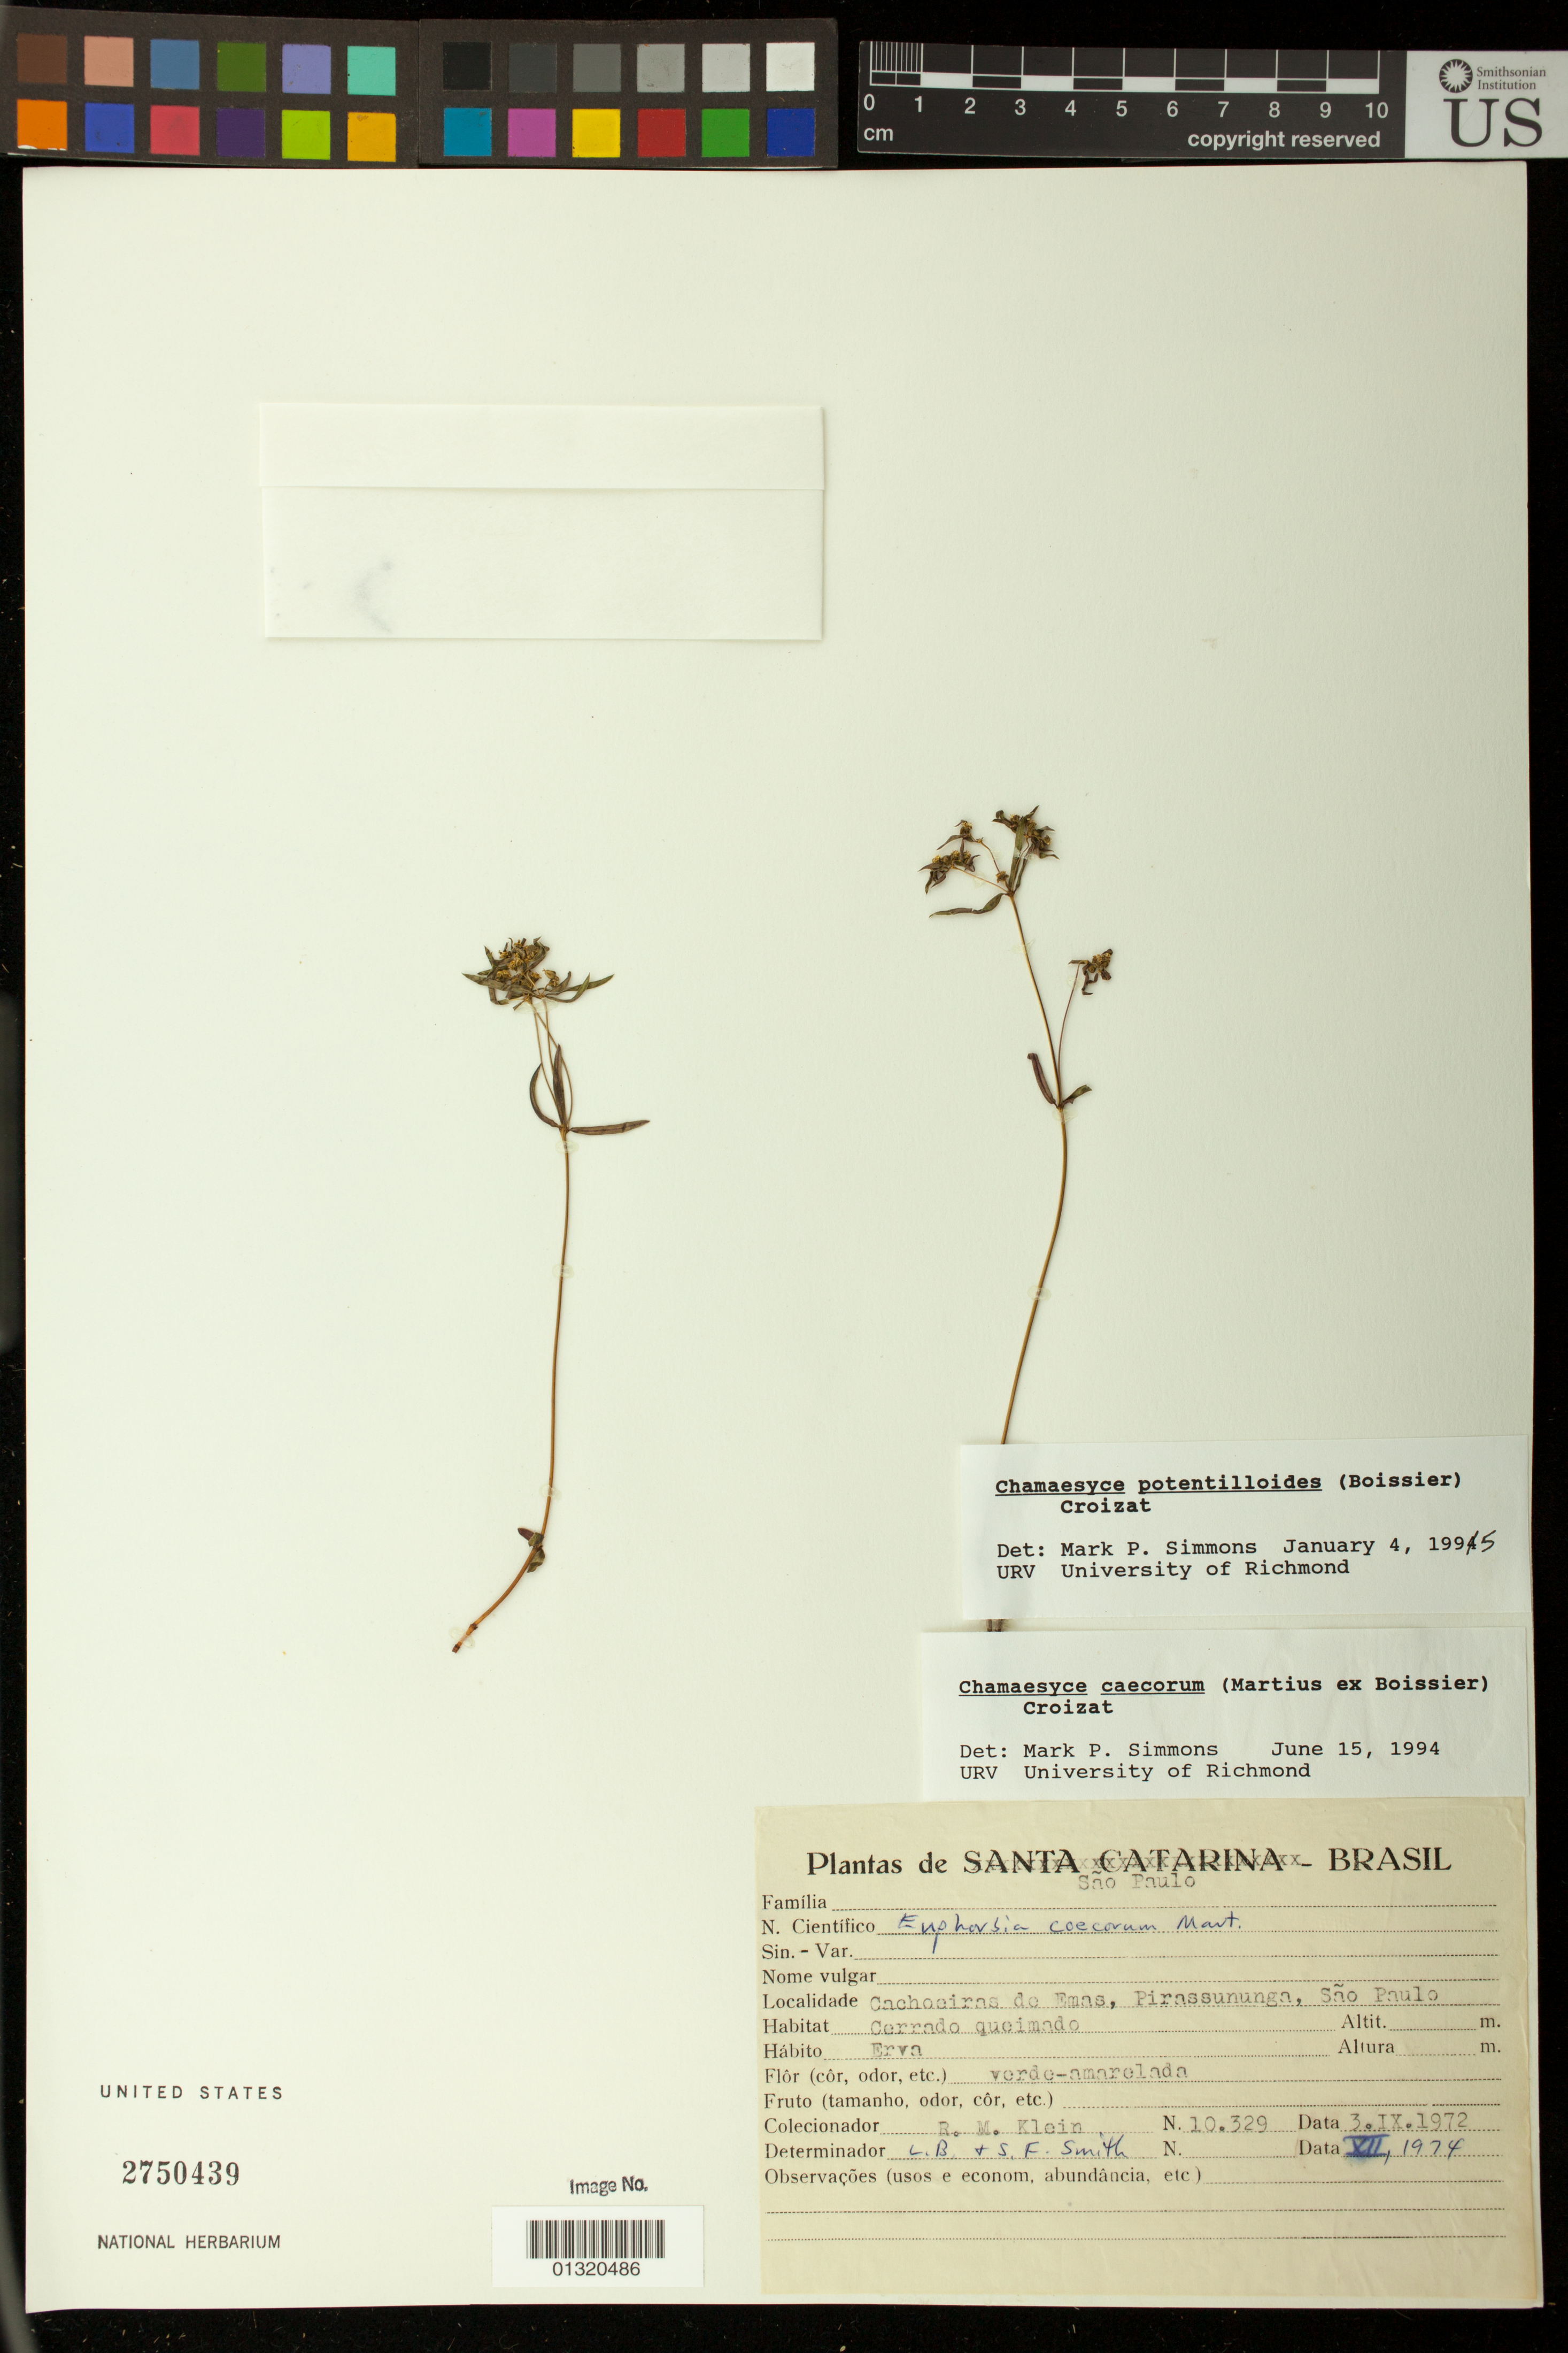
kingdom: Plantae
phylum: Tracheophyta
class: Magnoliopsida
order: Malpighiales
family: Euphorbiaceae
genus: Euphorbia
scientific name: Euphorbia potentilloides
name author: Boiss.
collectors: R. M. Klein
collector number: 10329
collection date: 1972-09-03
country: Brazil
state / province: São Paulo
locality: Cachoeiras do Emas, Pirassununga, São Paulo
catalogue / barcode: US 2750439